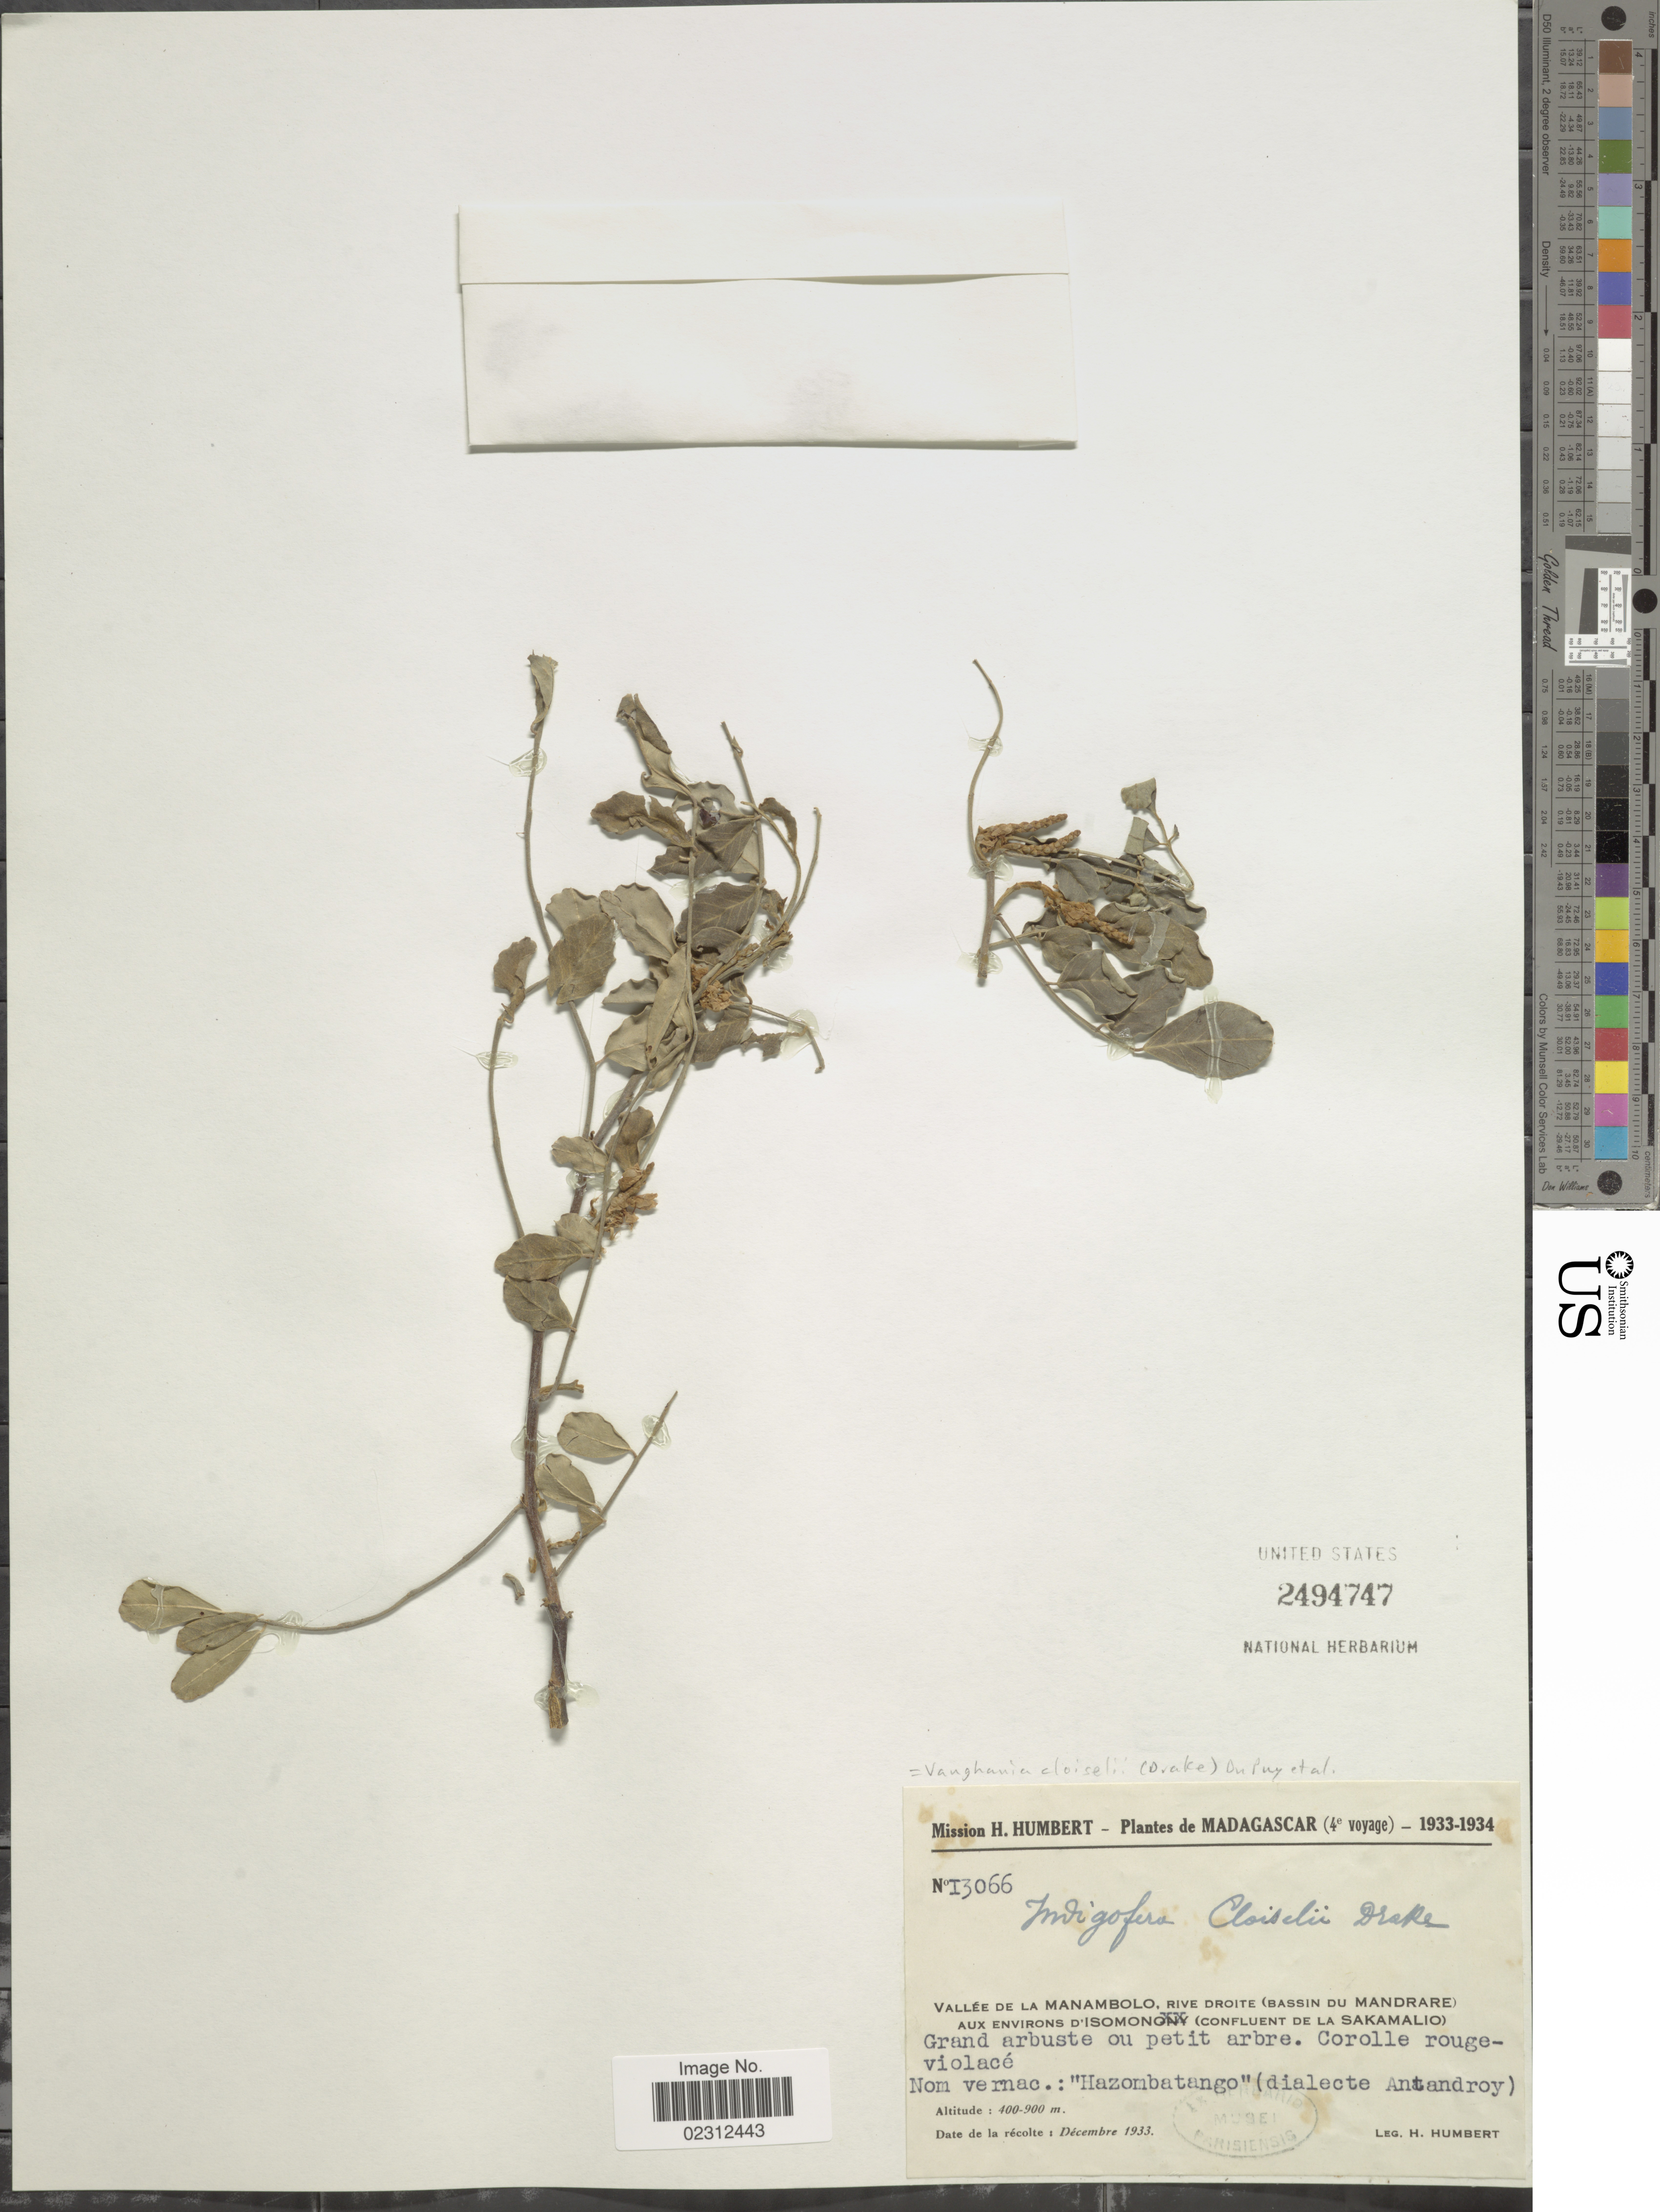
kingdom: Plantae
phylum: Tracheophyta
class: Magnoliopsida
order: Fabales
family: Fabaceae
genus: Indigofera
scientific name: Indigofera cloiselii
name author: Drake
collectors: H. Humbert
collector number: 13066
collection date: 1933/1934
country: Madagascar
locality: Vallee de la Manambolo, Rive droite (Bassin du Mandrare) aux Environs D; Isomony (Confluent de la Sakamalio)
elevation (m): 400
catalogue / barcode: US 2494747